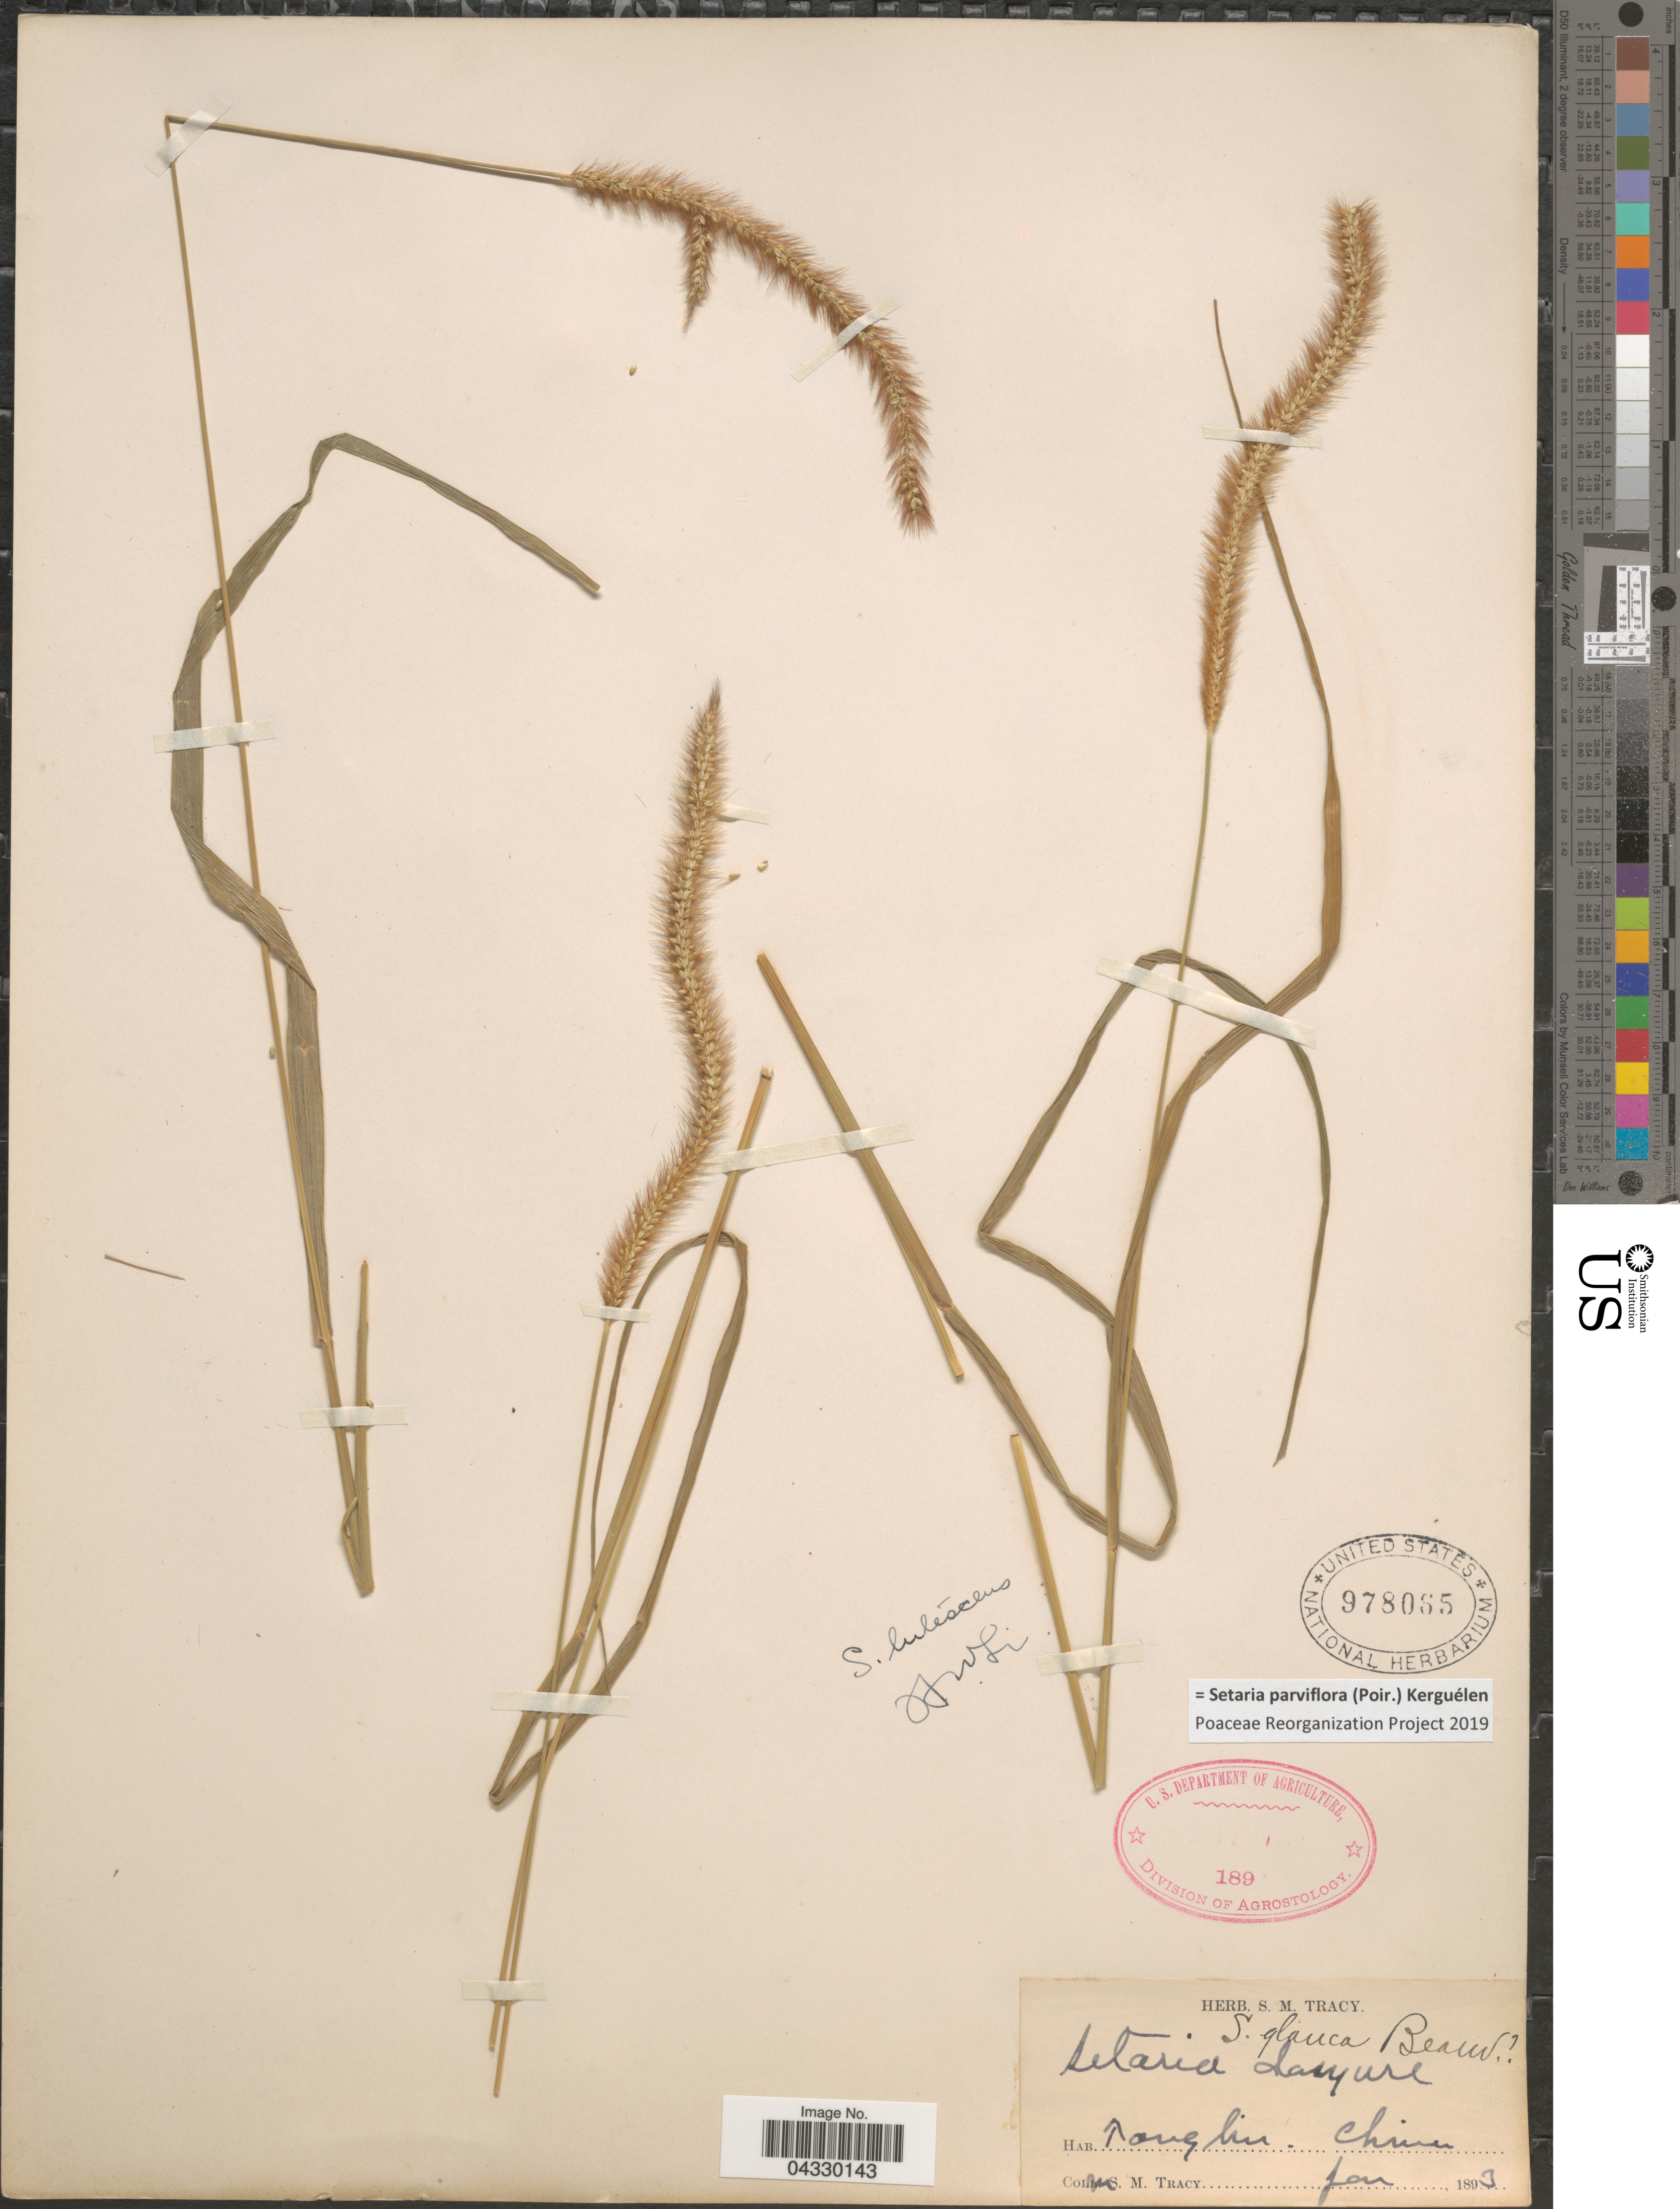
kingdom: Plantae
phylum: Tracheophyta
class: Liliopsida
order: Poales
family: Poaceae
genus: Setaria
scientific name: Setaria parviflora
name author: (Poir.) Kerguélen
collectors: S. M. Tracy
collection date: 1893-01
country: China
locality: Tongkin [interpreted].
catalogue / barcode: US 978065